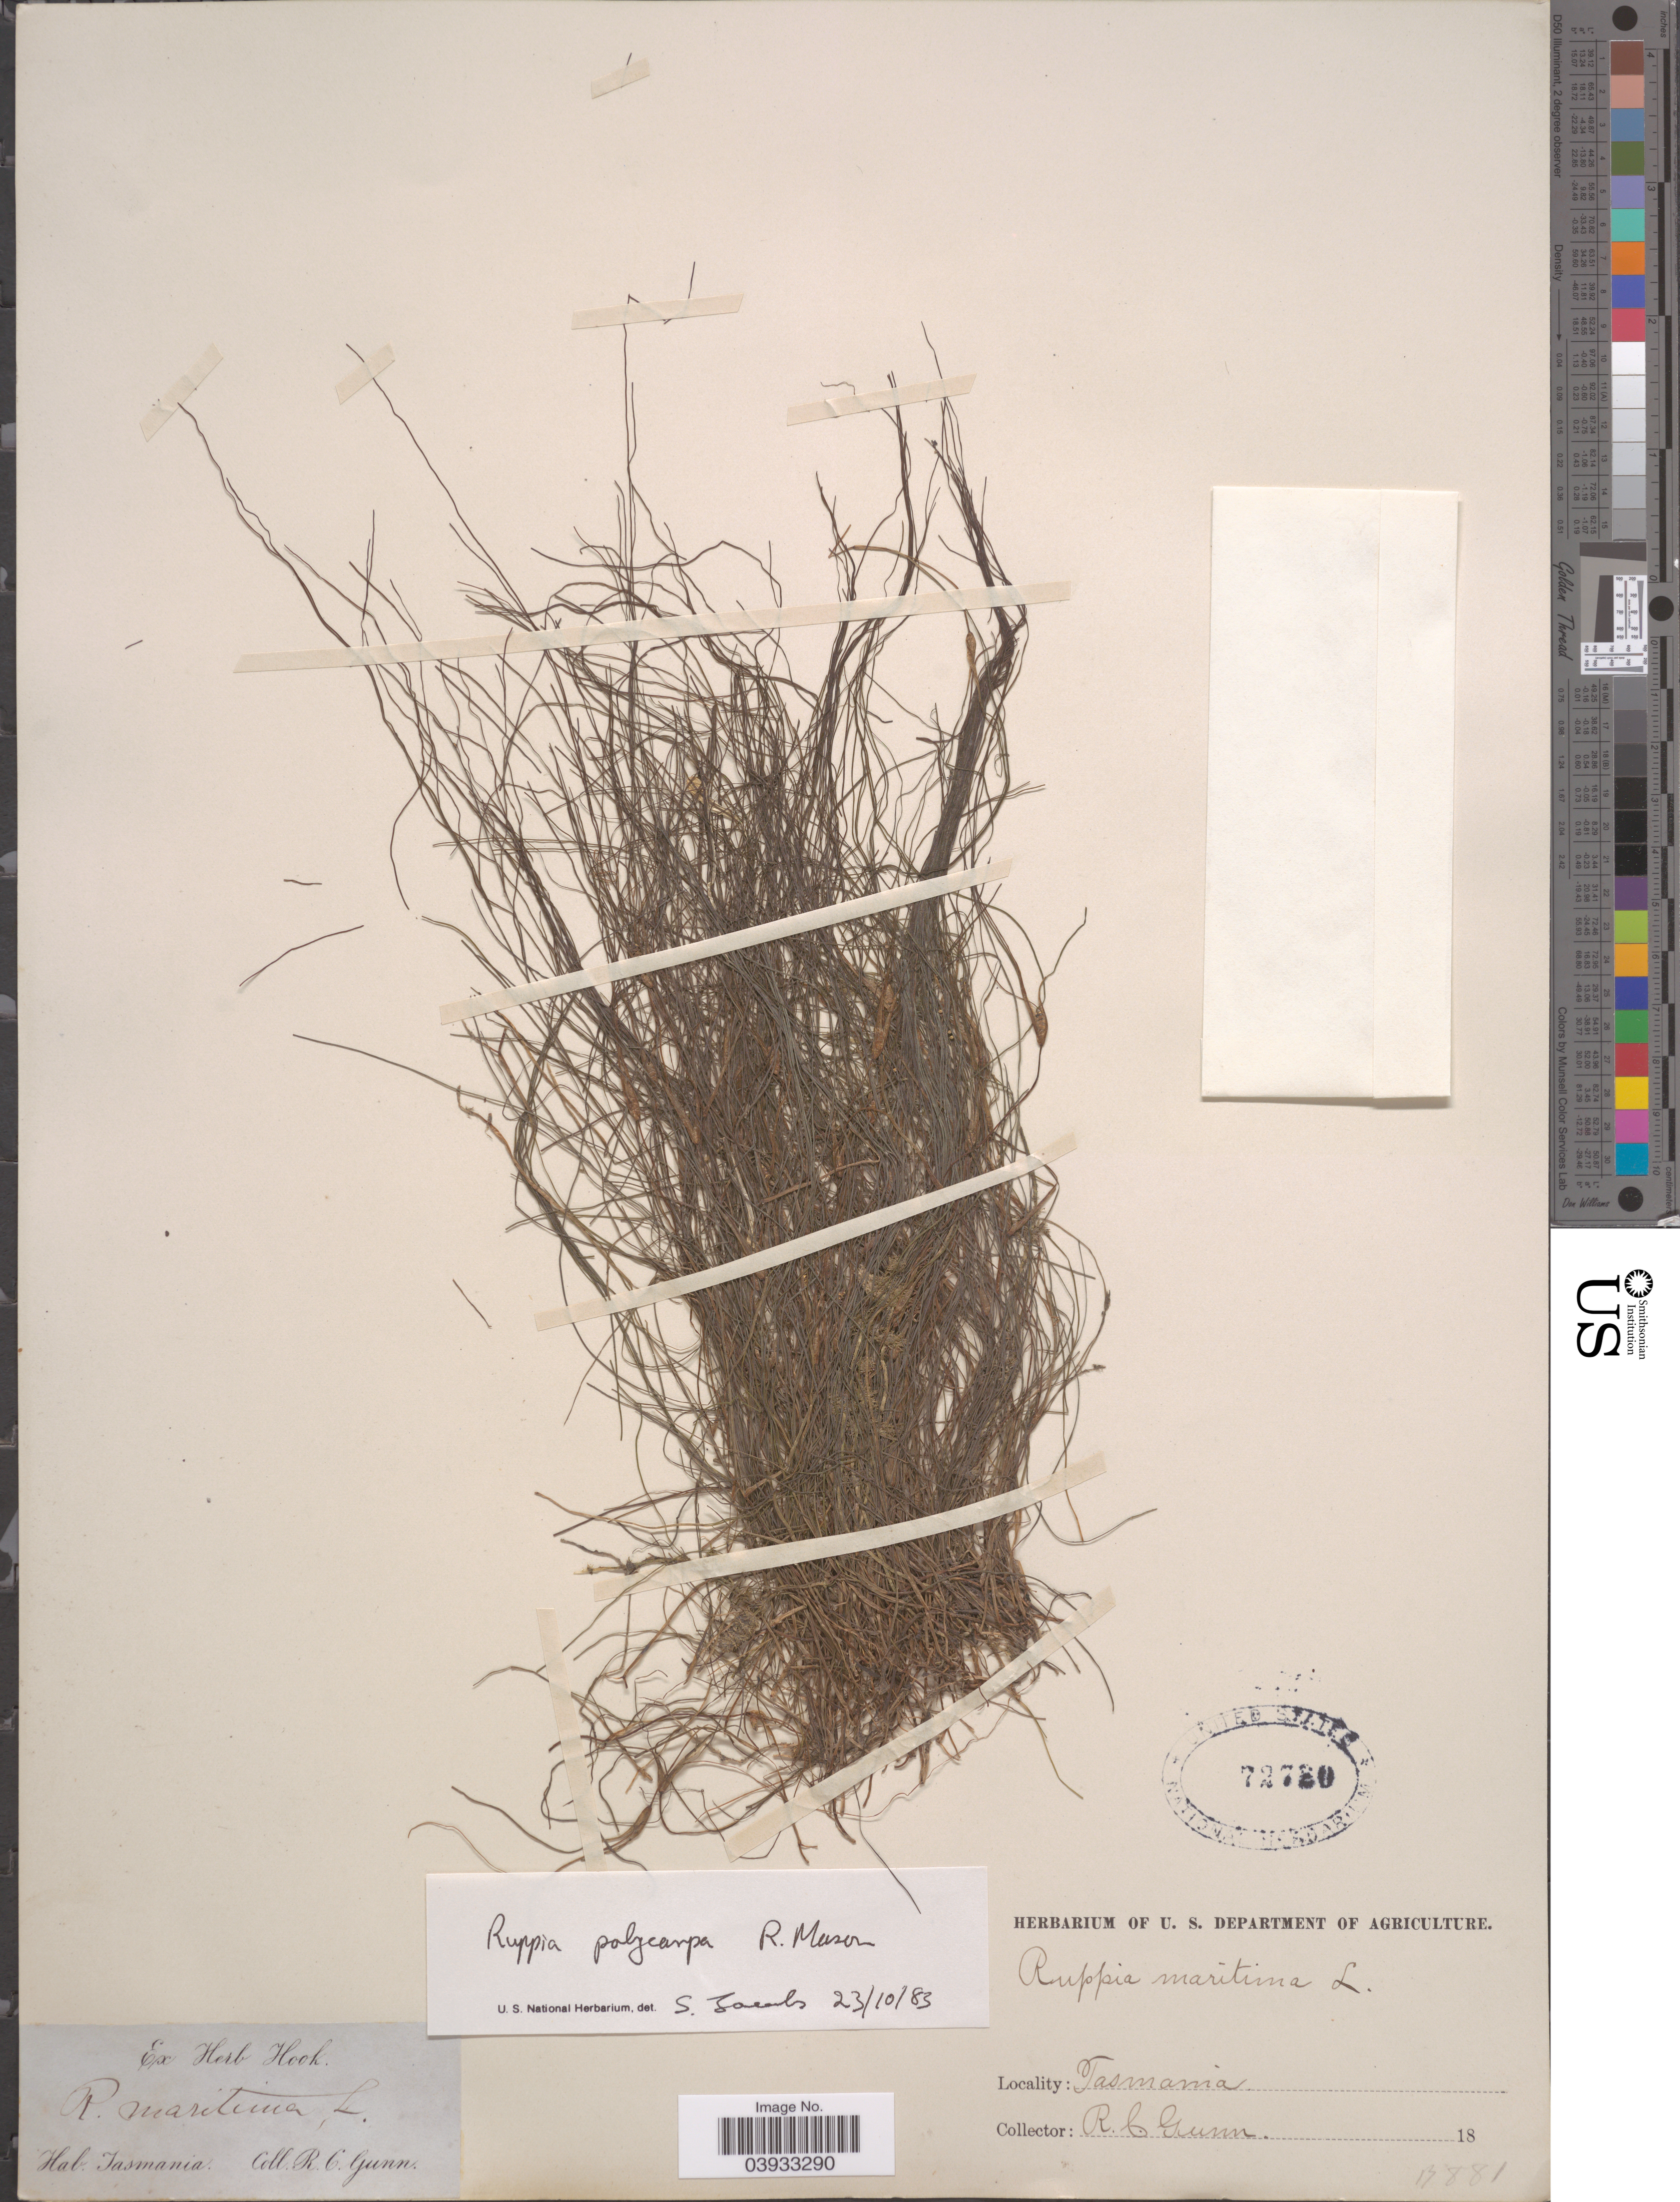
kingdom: Plantae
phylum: Tracheophyta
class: Liliopsida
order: Alismatales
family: Ruppiaceae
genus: Ruppia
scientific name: Ruppia polycarpa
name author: L.R. Mason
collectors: R. Gunn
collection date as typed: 189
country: Australia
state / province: Tasmania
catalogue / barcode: US 72720